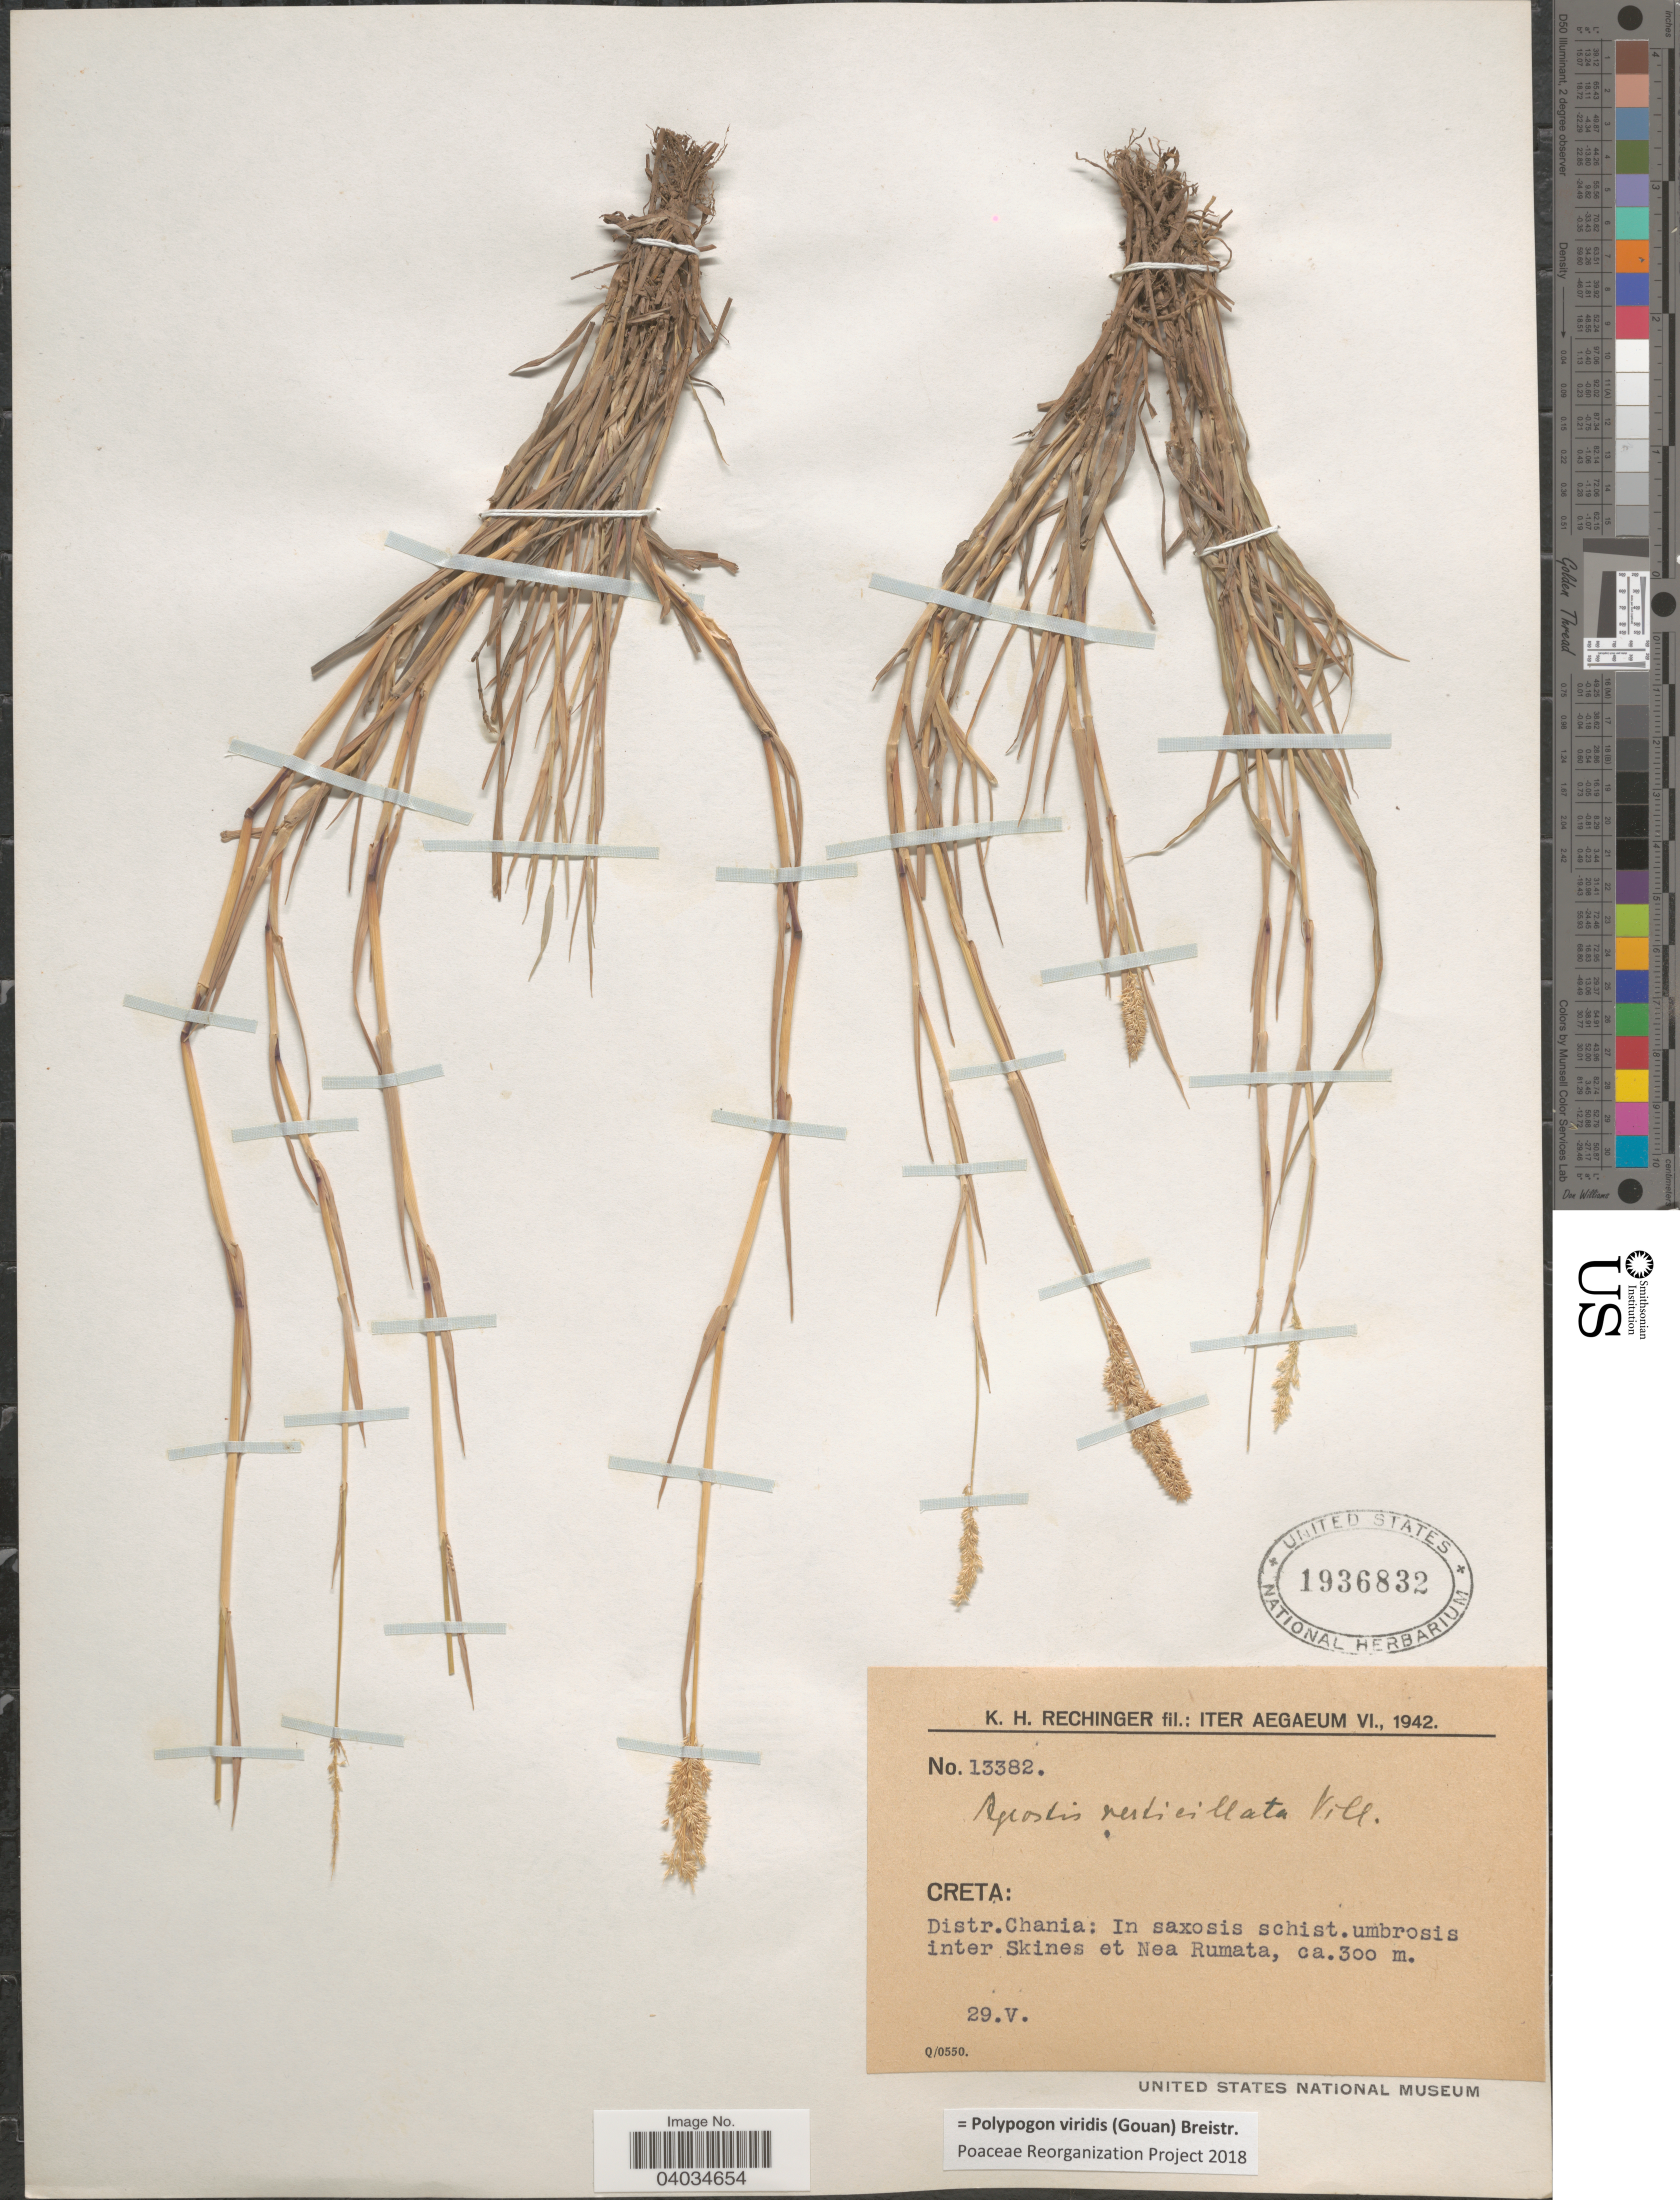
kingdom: Plantae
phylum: Tracheophyta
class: Liliopsida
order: Poales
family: Poaceae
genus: Polypogon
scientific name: Polypogon viridis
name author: (Gouan) Breistroffer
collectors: K. H. Rechinger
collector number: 13382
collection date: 1942-05-29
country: Greece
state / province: Crete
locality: Iter Aegaeum. Creta: Distr. Chania: In saxosis schist. umbrosis inter Skines et Nea Rumata.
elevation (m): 300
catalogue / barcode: US 1936832